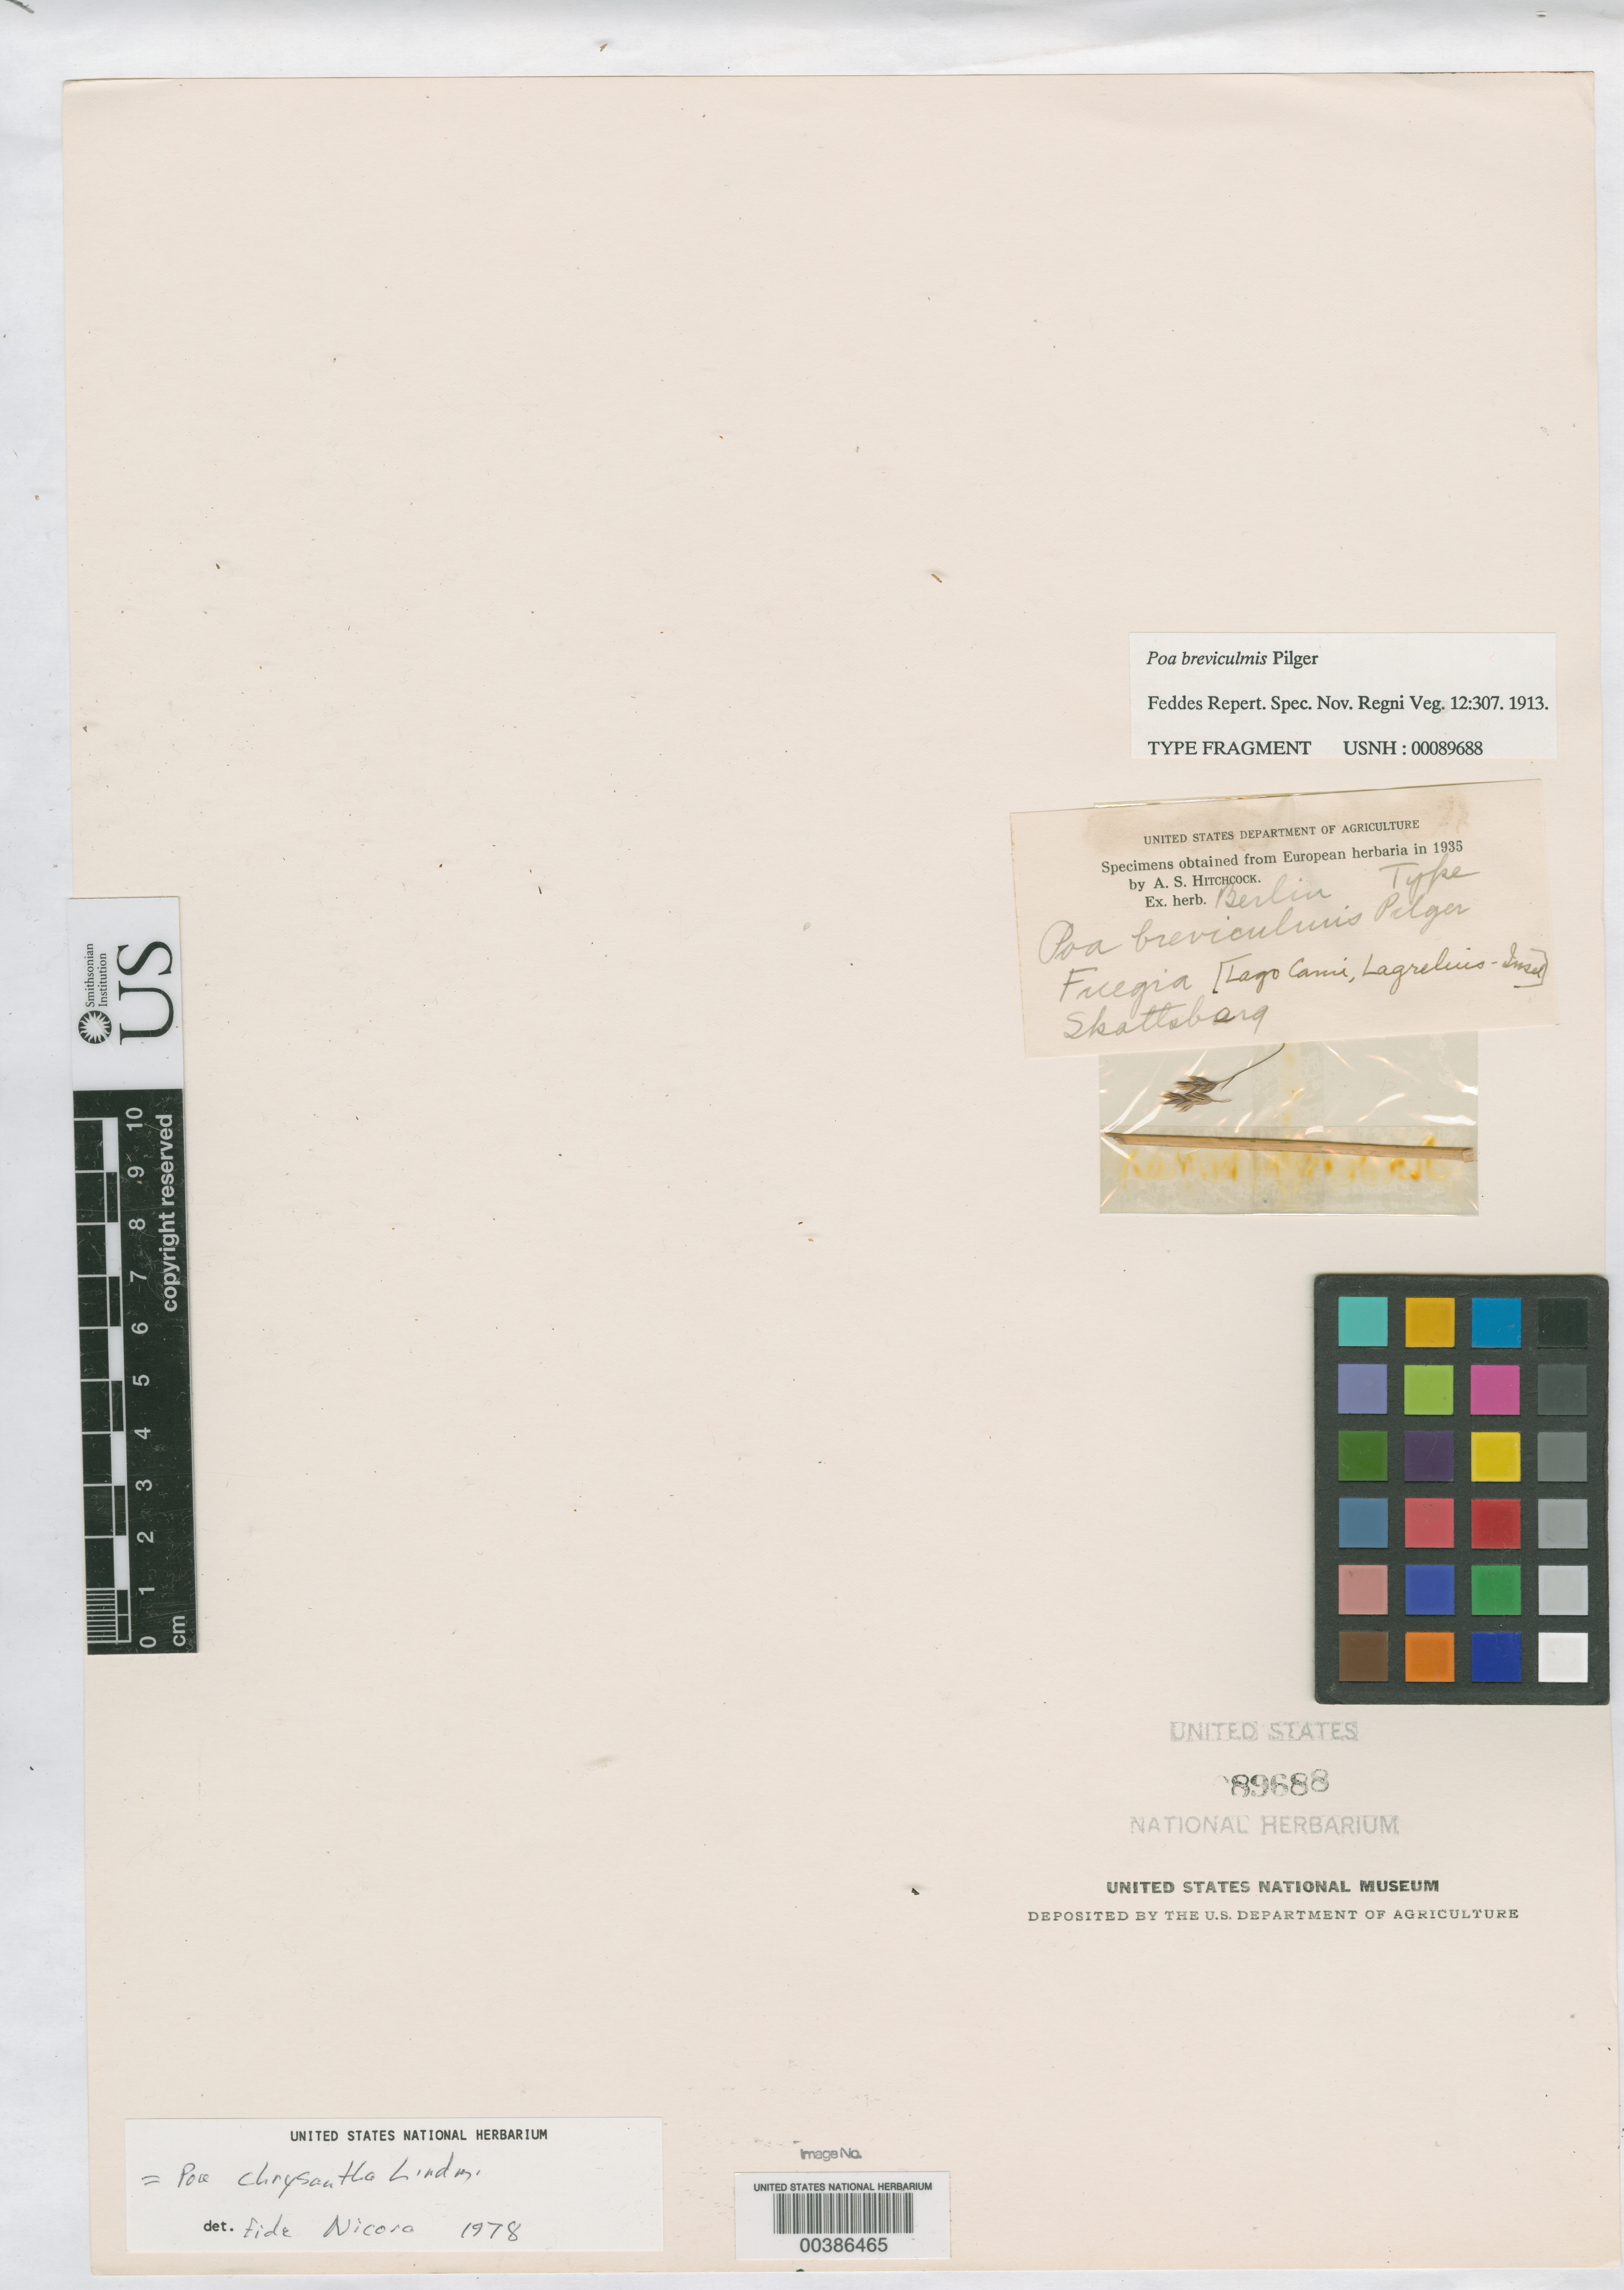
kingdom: Plantae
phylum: Tracheophyta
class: Liliopsida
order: Poales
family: Poaceae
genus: Poa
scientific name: Poa breviculmis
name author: Pilg.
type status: Type Fragment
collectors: C. Skottsberg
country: Chile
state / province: Magallanes y de la Antártica Chilena (XII)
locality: Lago Cami, Lagrelius- Insel, Tierra del Fuego.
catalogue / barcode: US 89688